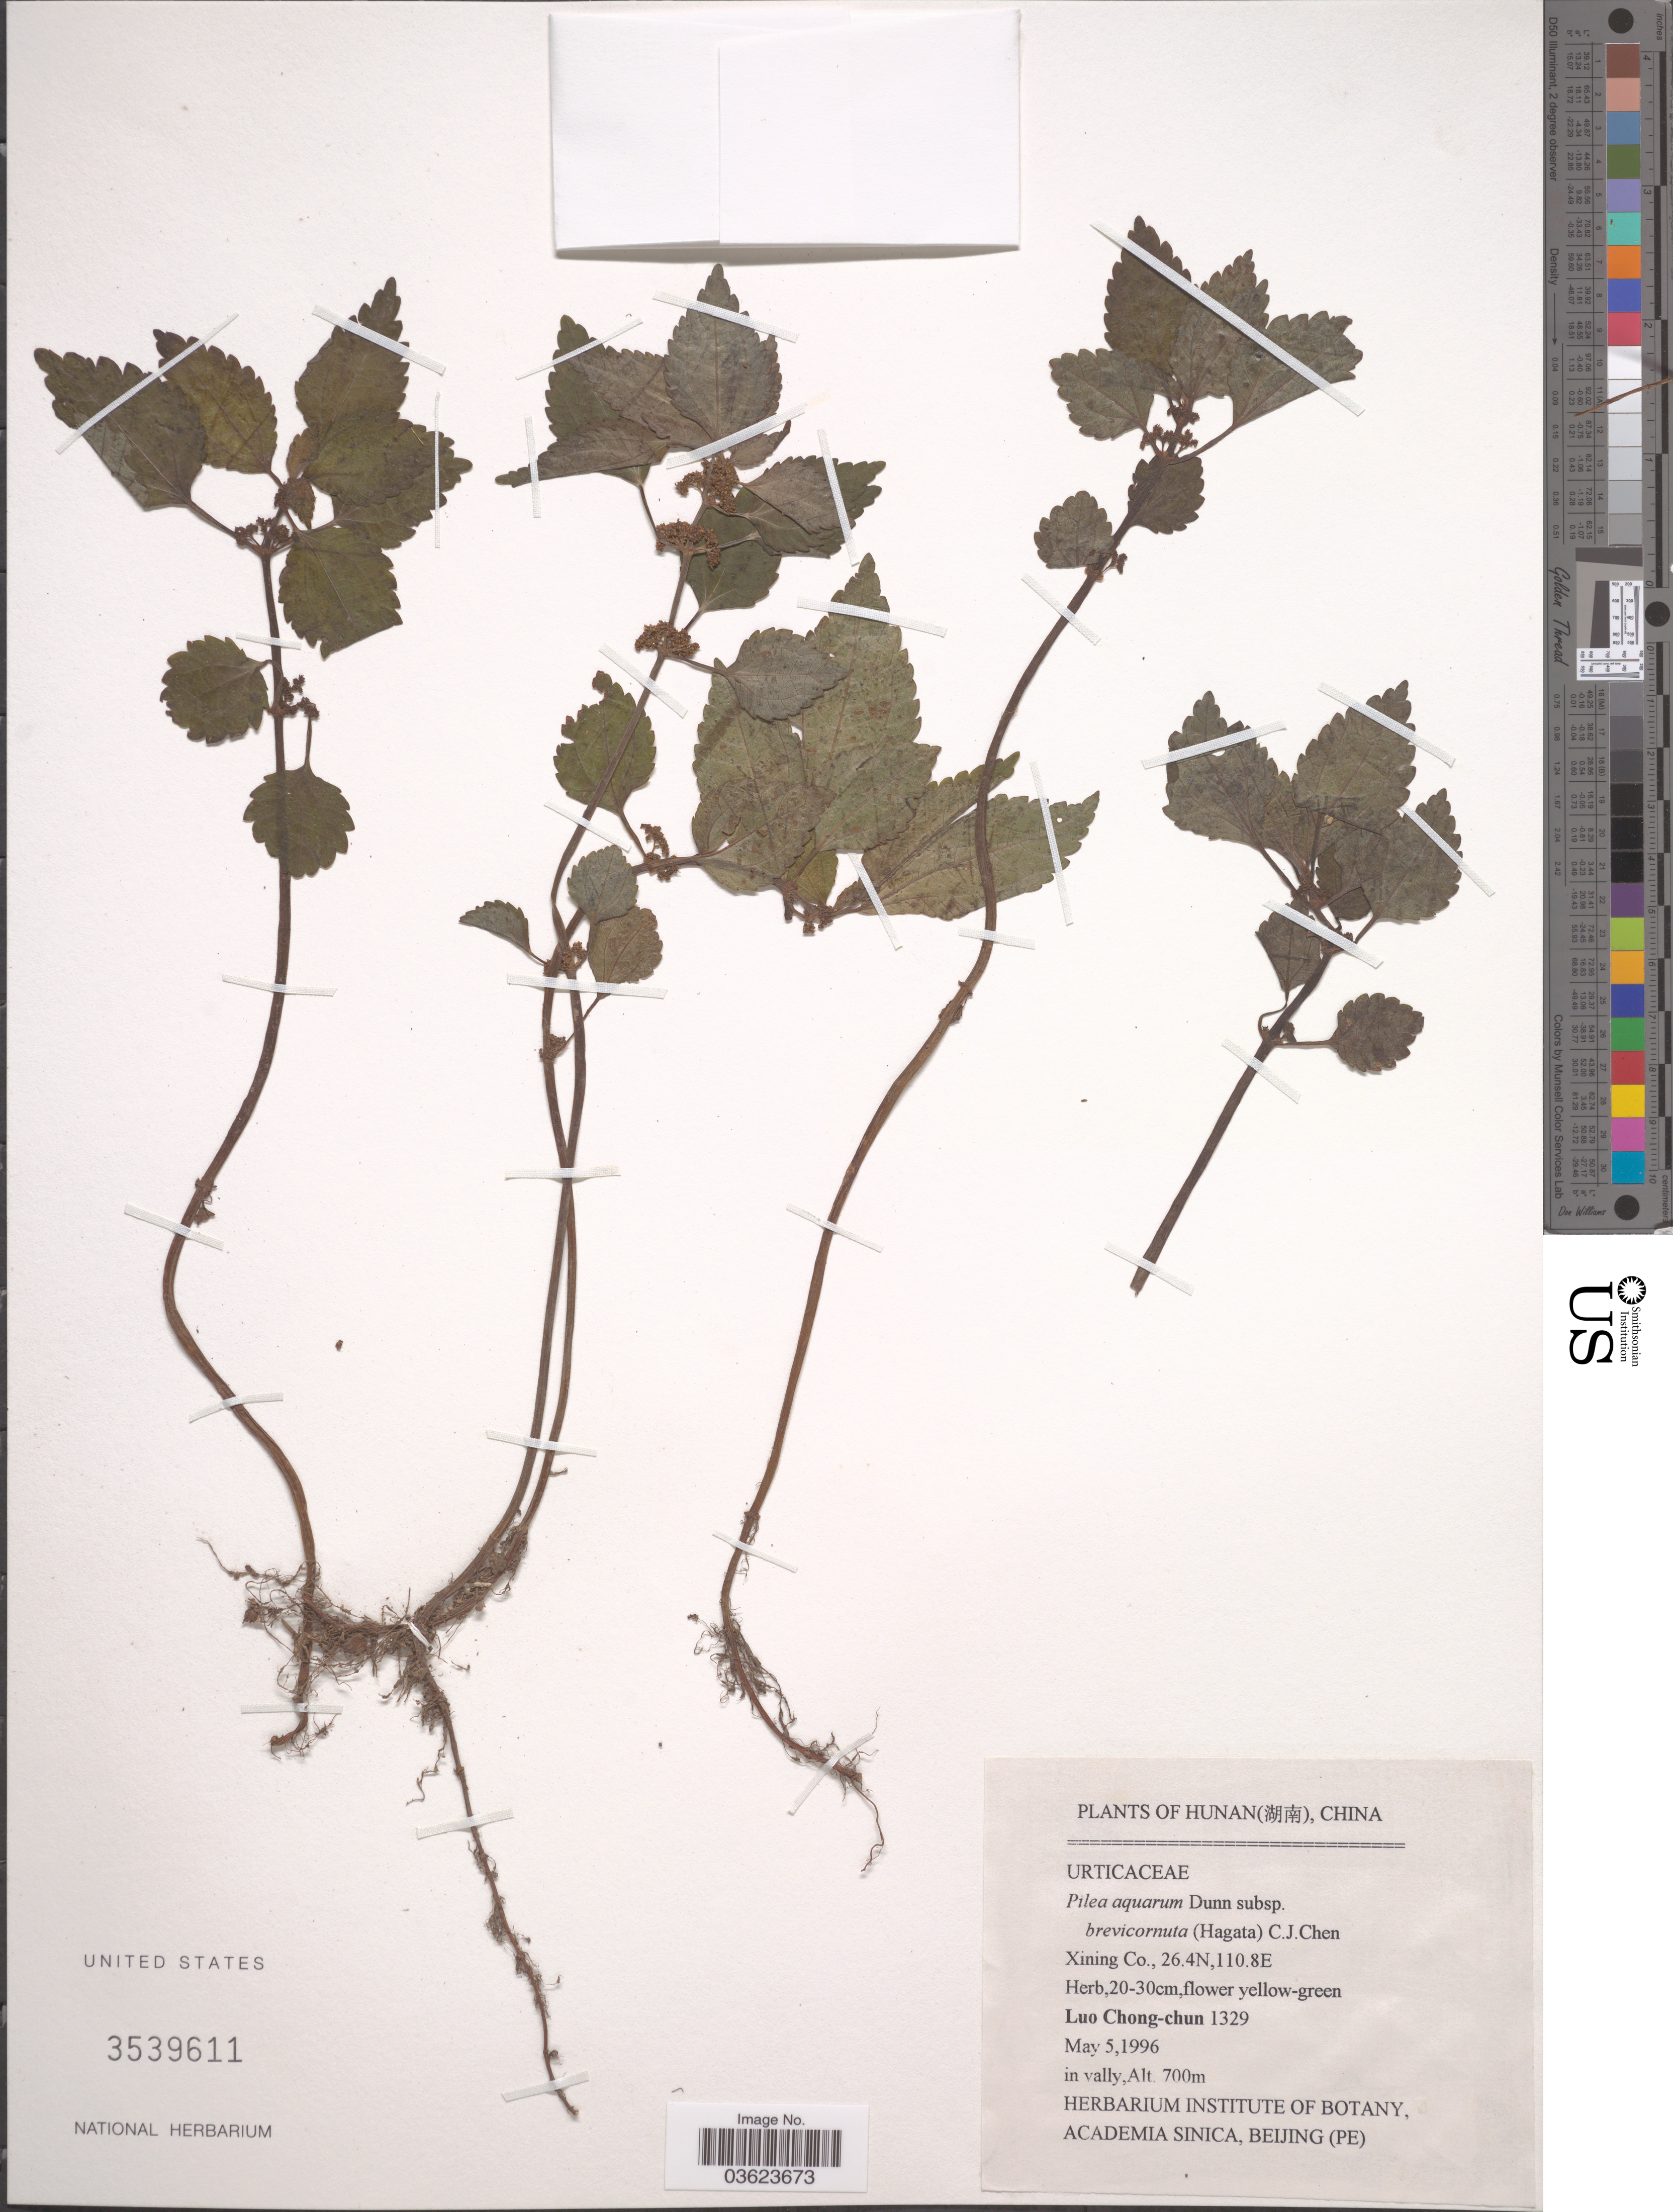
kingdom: Plantae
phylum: Tracheophyta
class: Magnoliopsida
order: Rosales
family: Urticaceae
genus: Pilea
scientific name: Pilea brevicornuta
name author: Hayata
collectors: L. Chong-Chun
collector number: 1329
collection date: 1996-05-05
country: China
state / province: Hunan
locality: Xining Co.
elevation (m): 700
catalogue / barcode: US 3539611